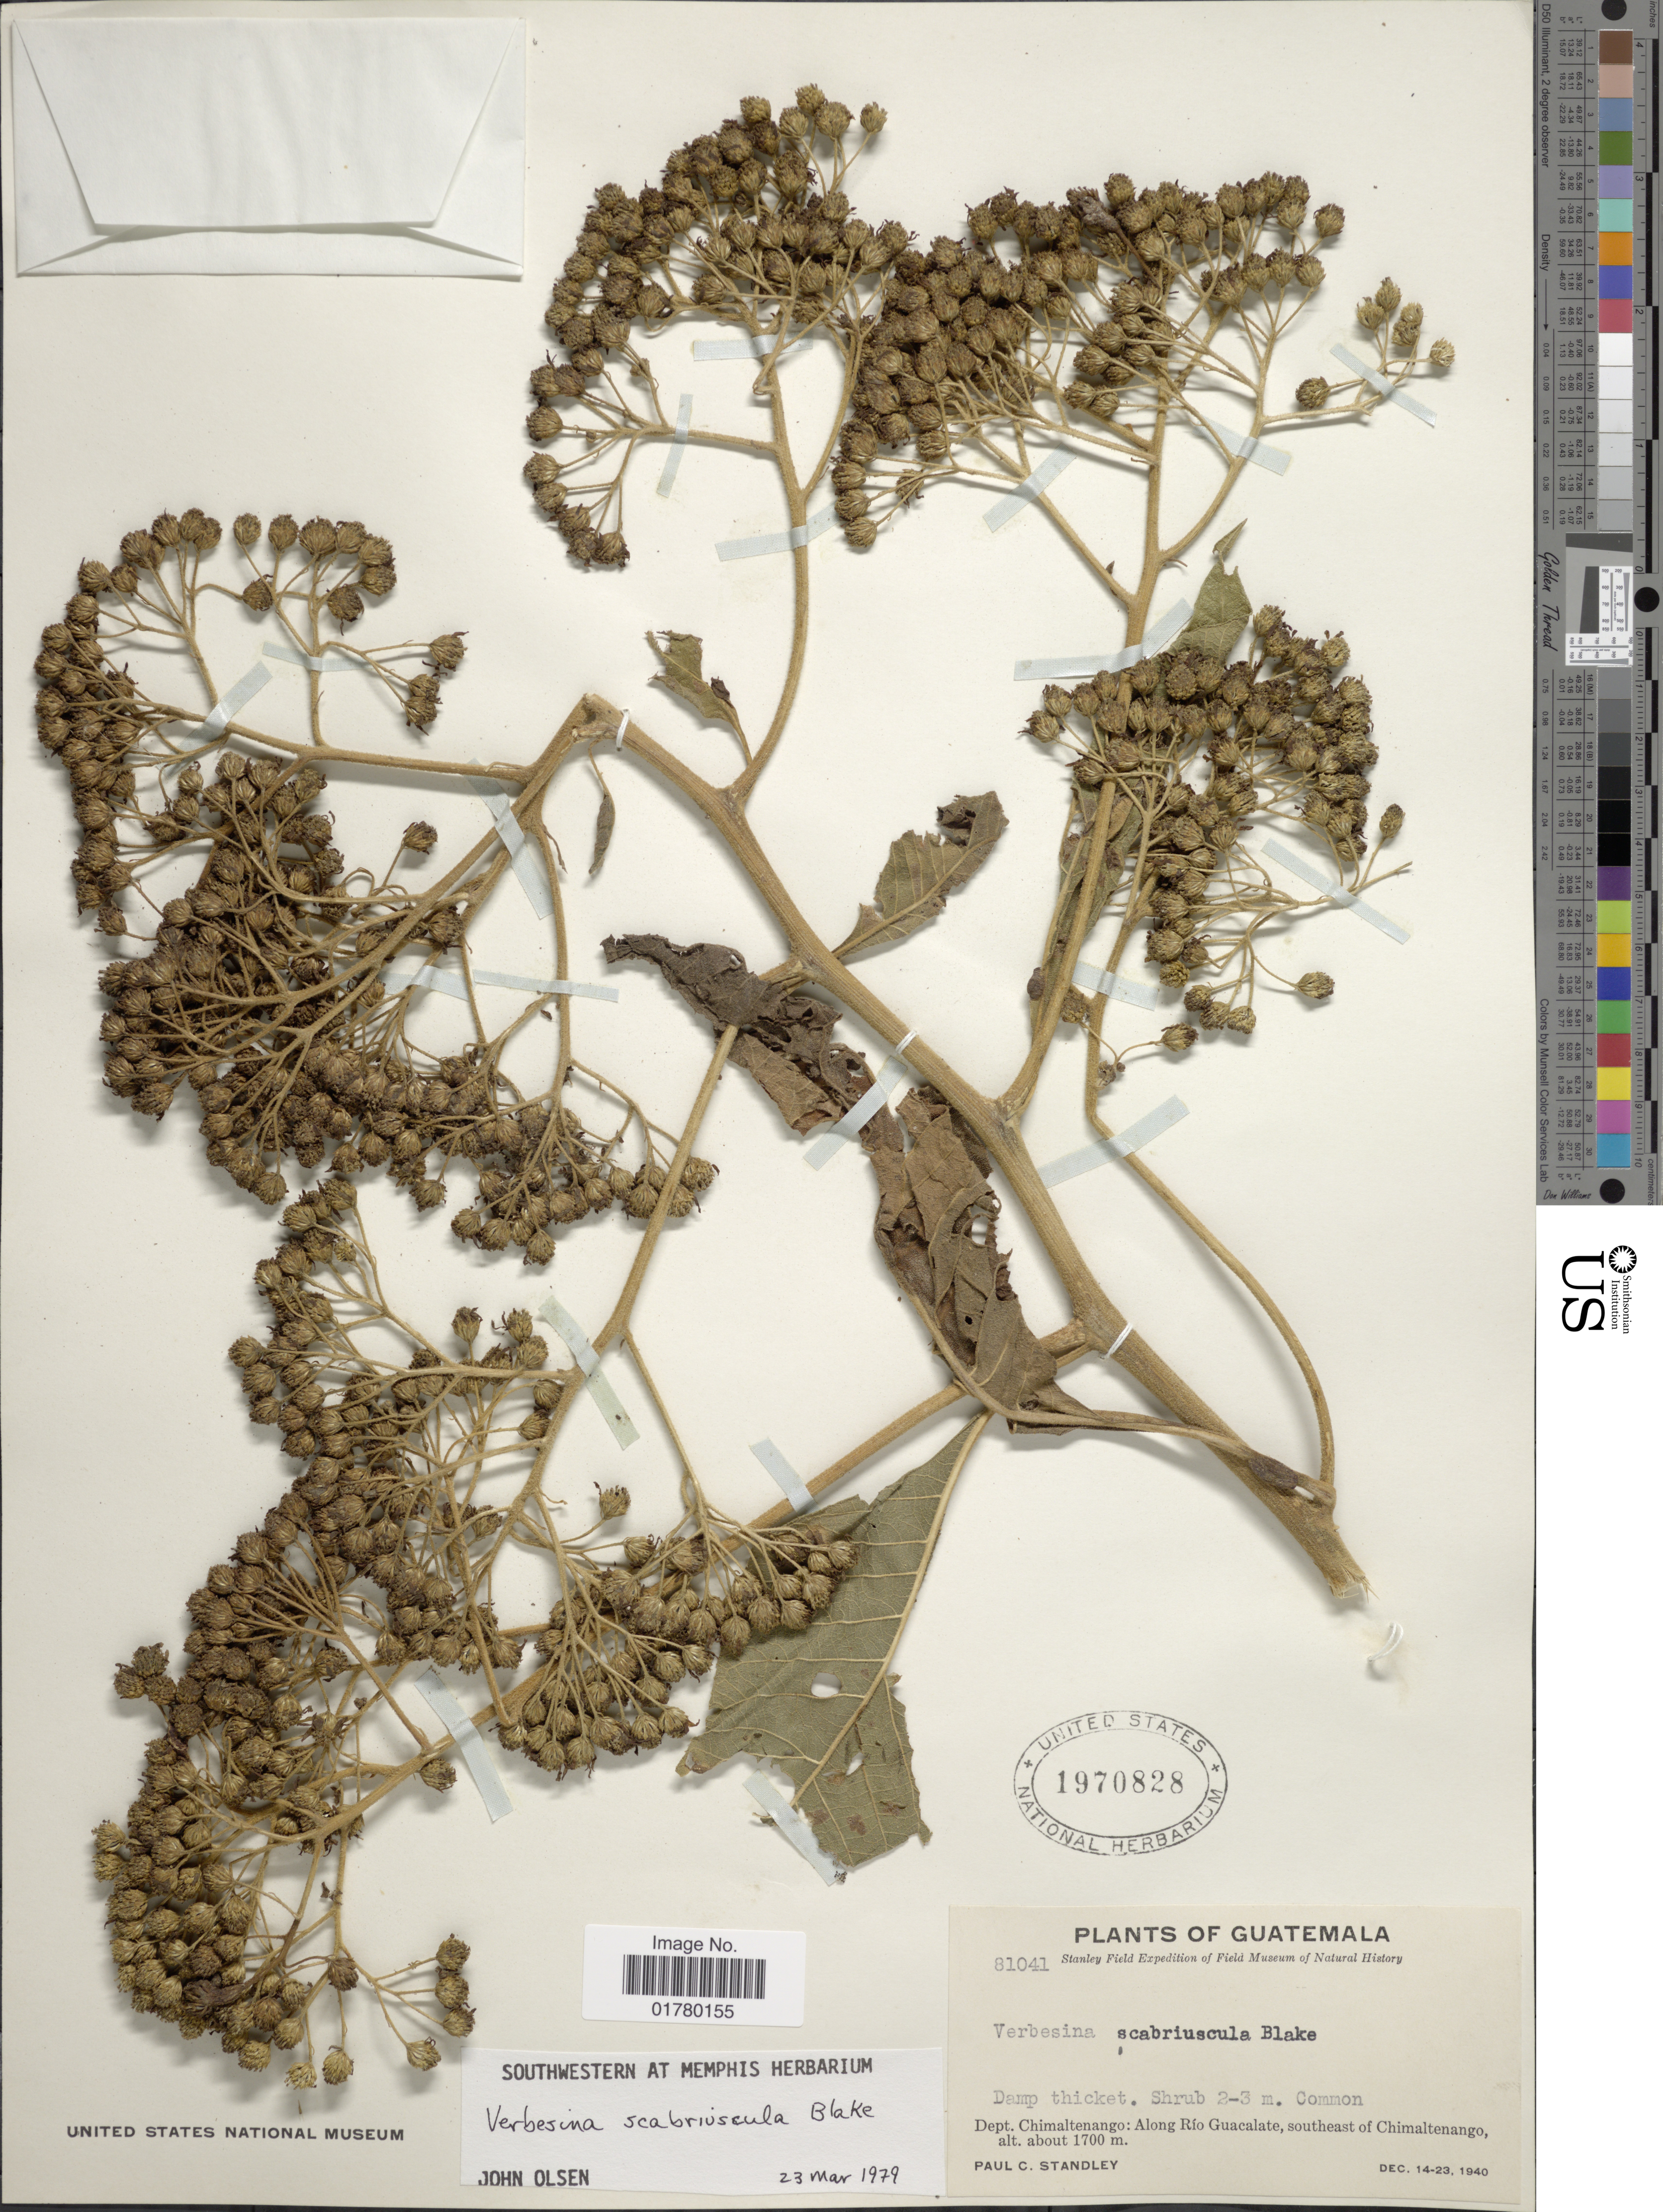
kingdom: Plantae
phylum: Tracheophyta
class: Magnoliopsida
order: Asterales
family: Asteraceae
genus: Verbesina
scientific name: Verbesina scabriuscula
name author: S.F. Blake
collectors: P. C. Standley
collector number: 81041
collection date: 1940-12-14/1940-12-23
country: Guatemala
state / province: Chimaltenango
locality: Along Río Guacalate, southeast of Chimaltenango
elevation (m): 1700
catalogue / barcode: US 1970828